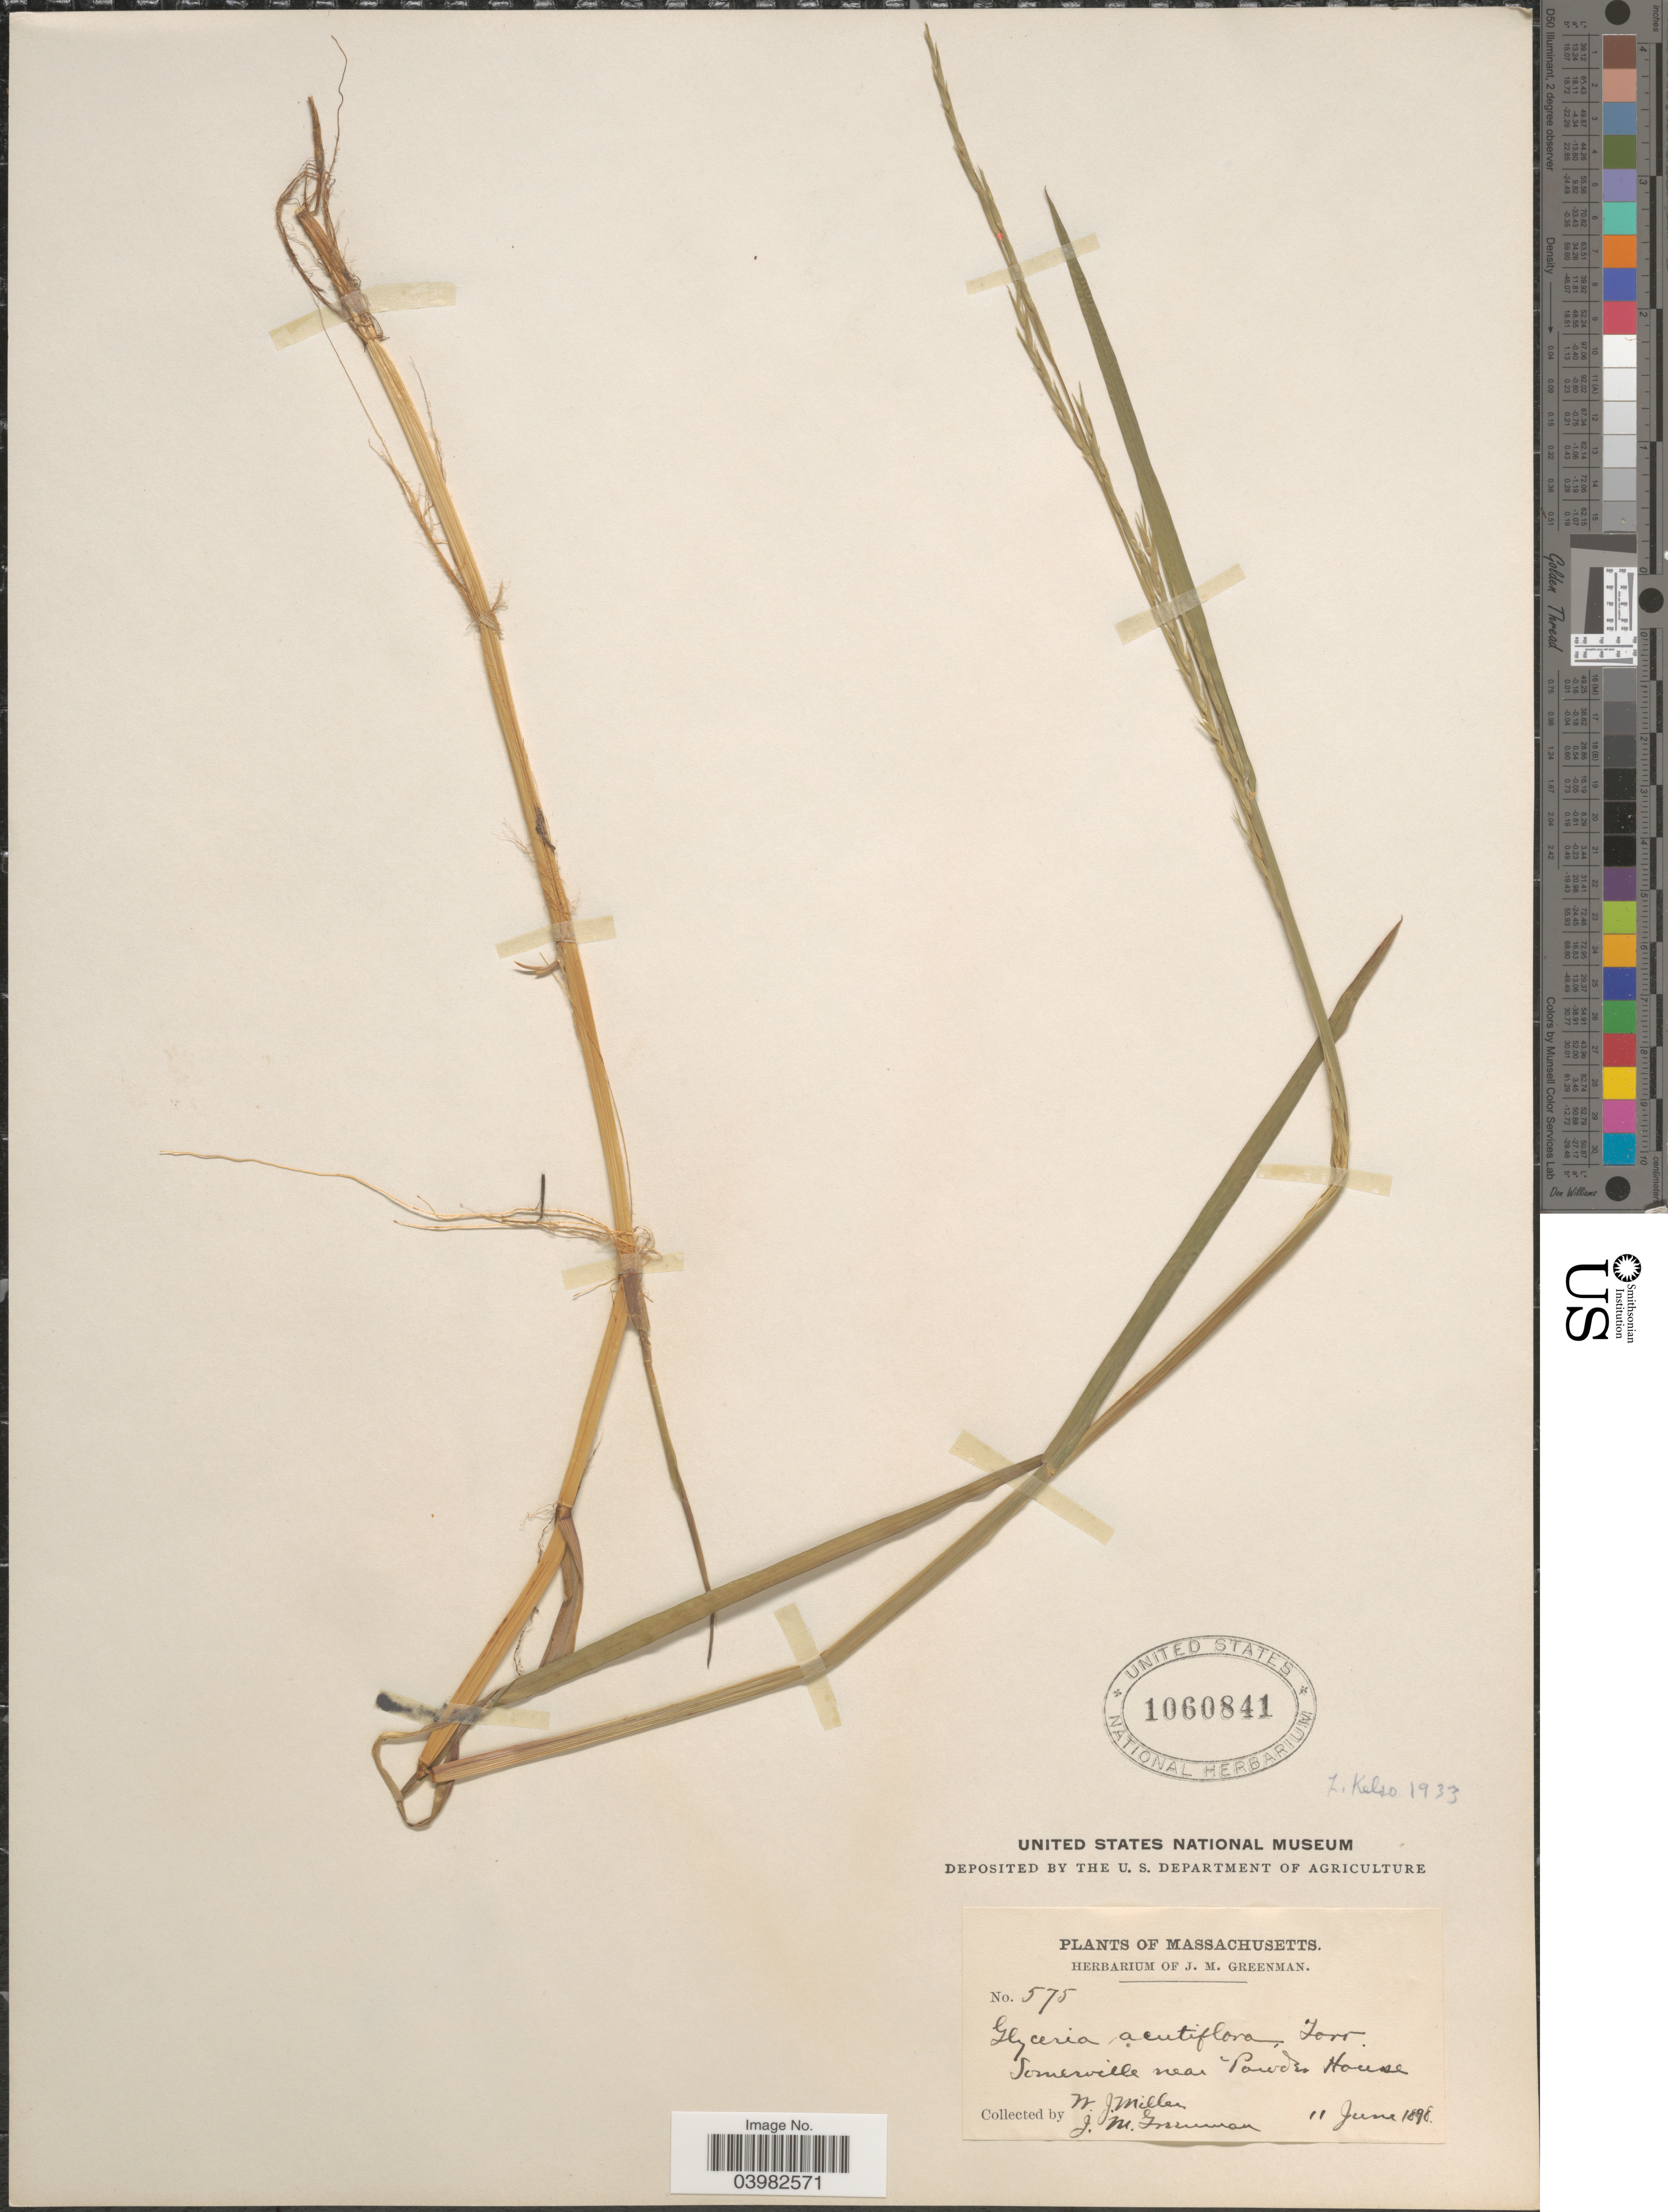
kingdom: Plantae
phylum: Tracheophyta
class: Liliopsida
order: Poales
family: Poaceae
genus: Glyceria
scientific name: Glyceria acutiflora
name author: Torr.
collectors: W. Miller & J. M. Greenman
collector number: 575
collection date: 1898-06-11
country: United States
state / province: Massachusetts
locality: Somerville near Powder House.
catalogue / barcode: US 1060841